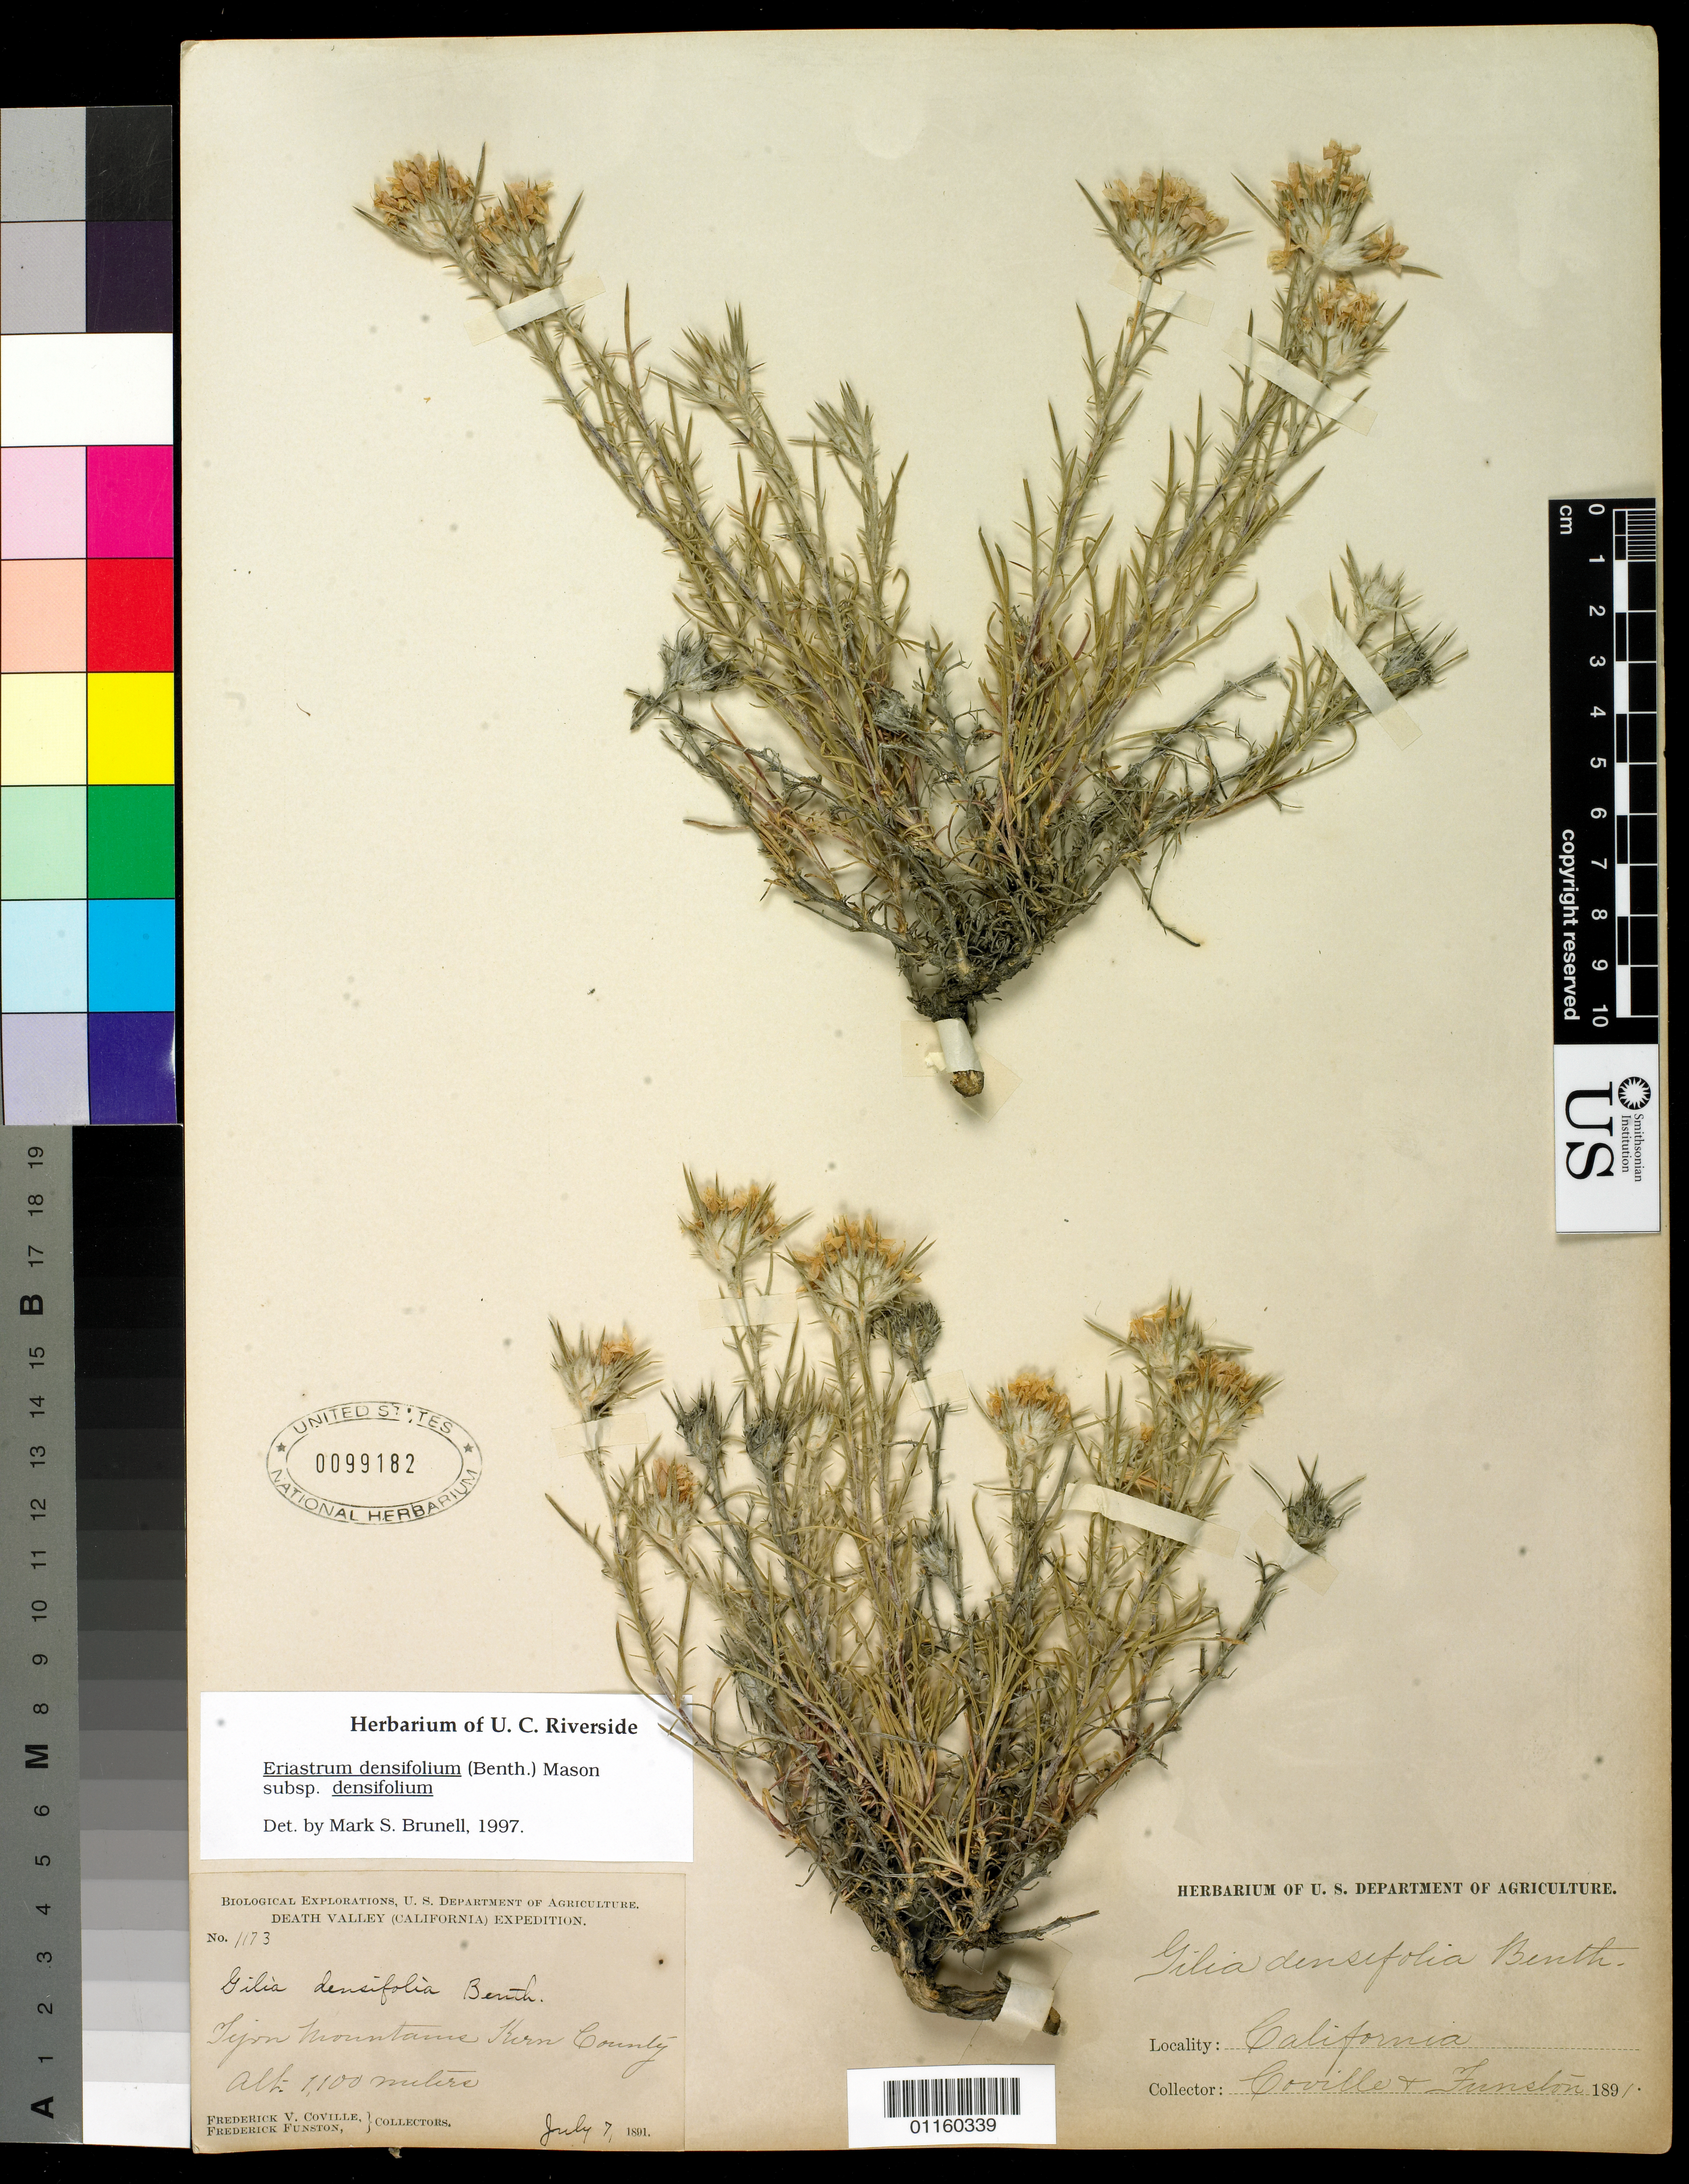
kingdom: Plantae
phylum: Tracheophyta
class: Magnoliopsida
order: Ericales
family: Polemoniaceae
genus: Eriastrum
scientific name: Eriastrum densifolium subsp. densifolium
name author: (Benth.) H. Mason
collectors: F. V. Coville & F. Funston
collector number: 1173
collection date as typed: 7 Jul 1891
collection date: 1891-07-07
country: United States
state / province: California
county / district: Kern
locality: Tejon Mts.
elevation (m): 1100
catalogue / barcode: US 99182